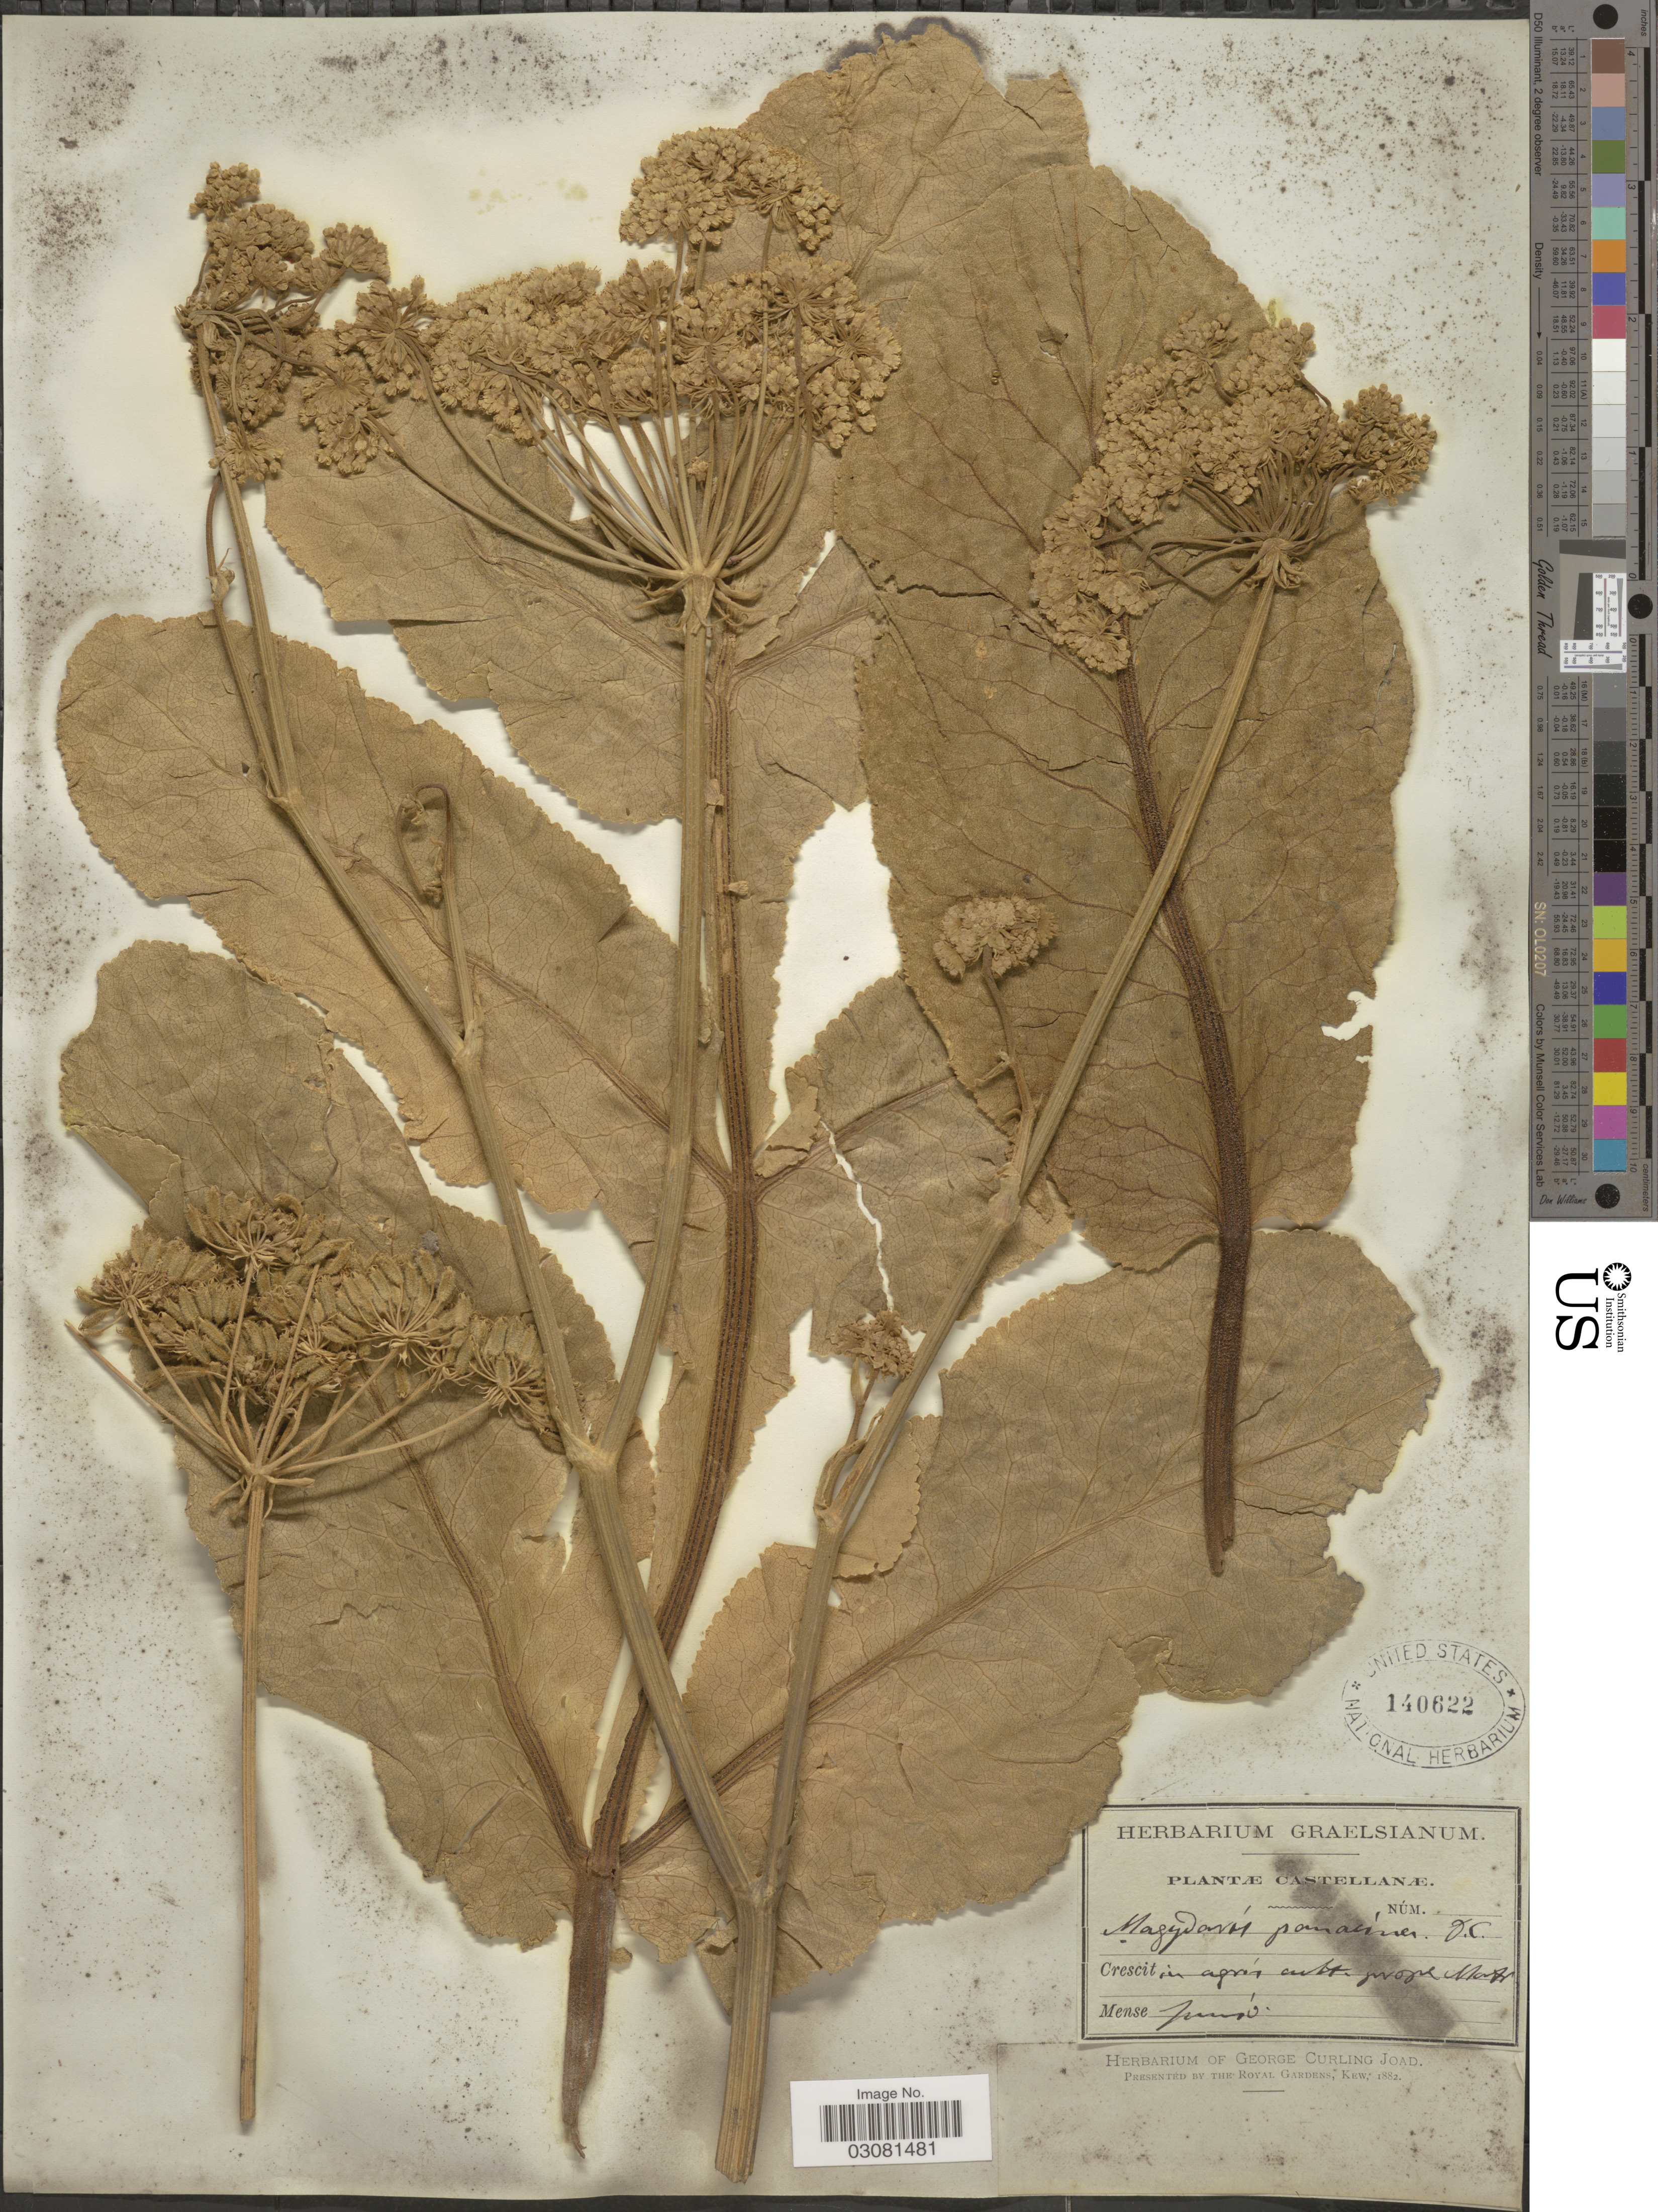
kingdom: Plantae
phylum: Tracheophyta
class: Magnoliopsida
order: Apiales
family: Apiaceae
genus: Magydaris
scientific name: Magydaris panacina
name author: DC.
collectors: ex Herb. Graelsianum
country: Spain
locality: Castellanæ, Crescit in agrós [interpreted] cult. prope Mass [interpreted].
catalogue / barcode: US 140622